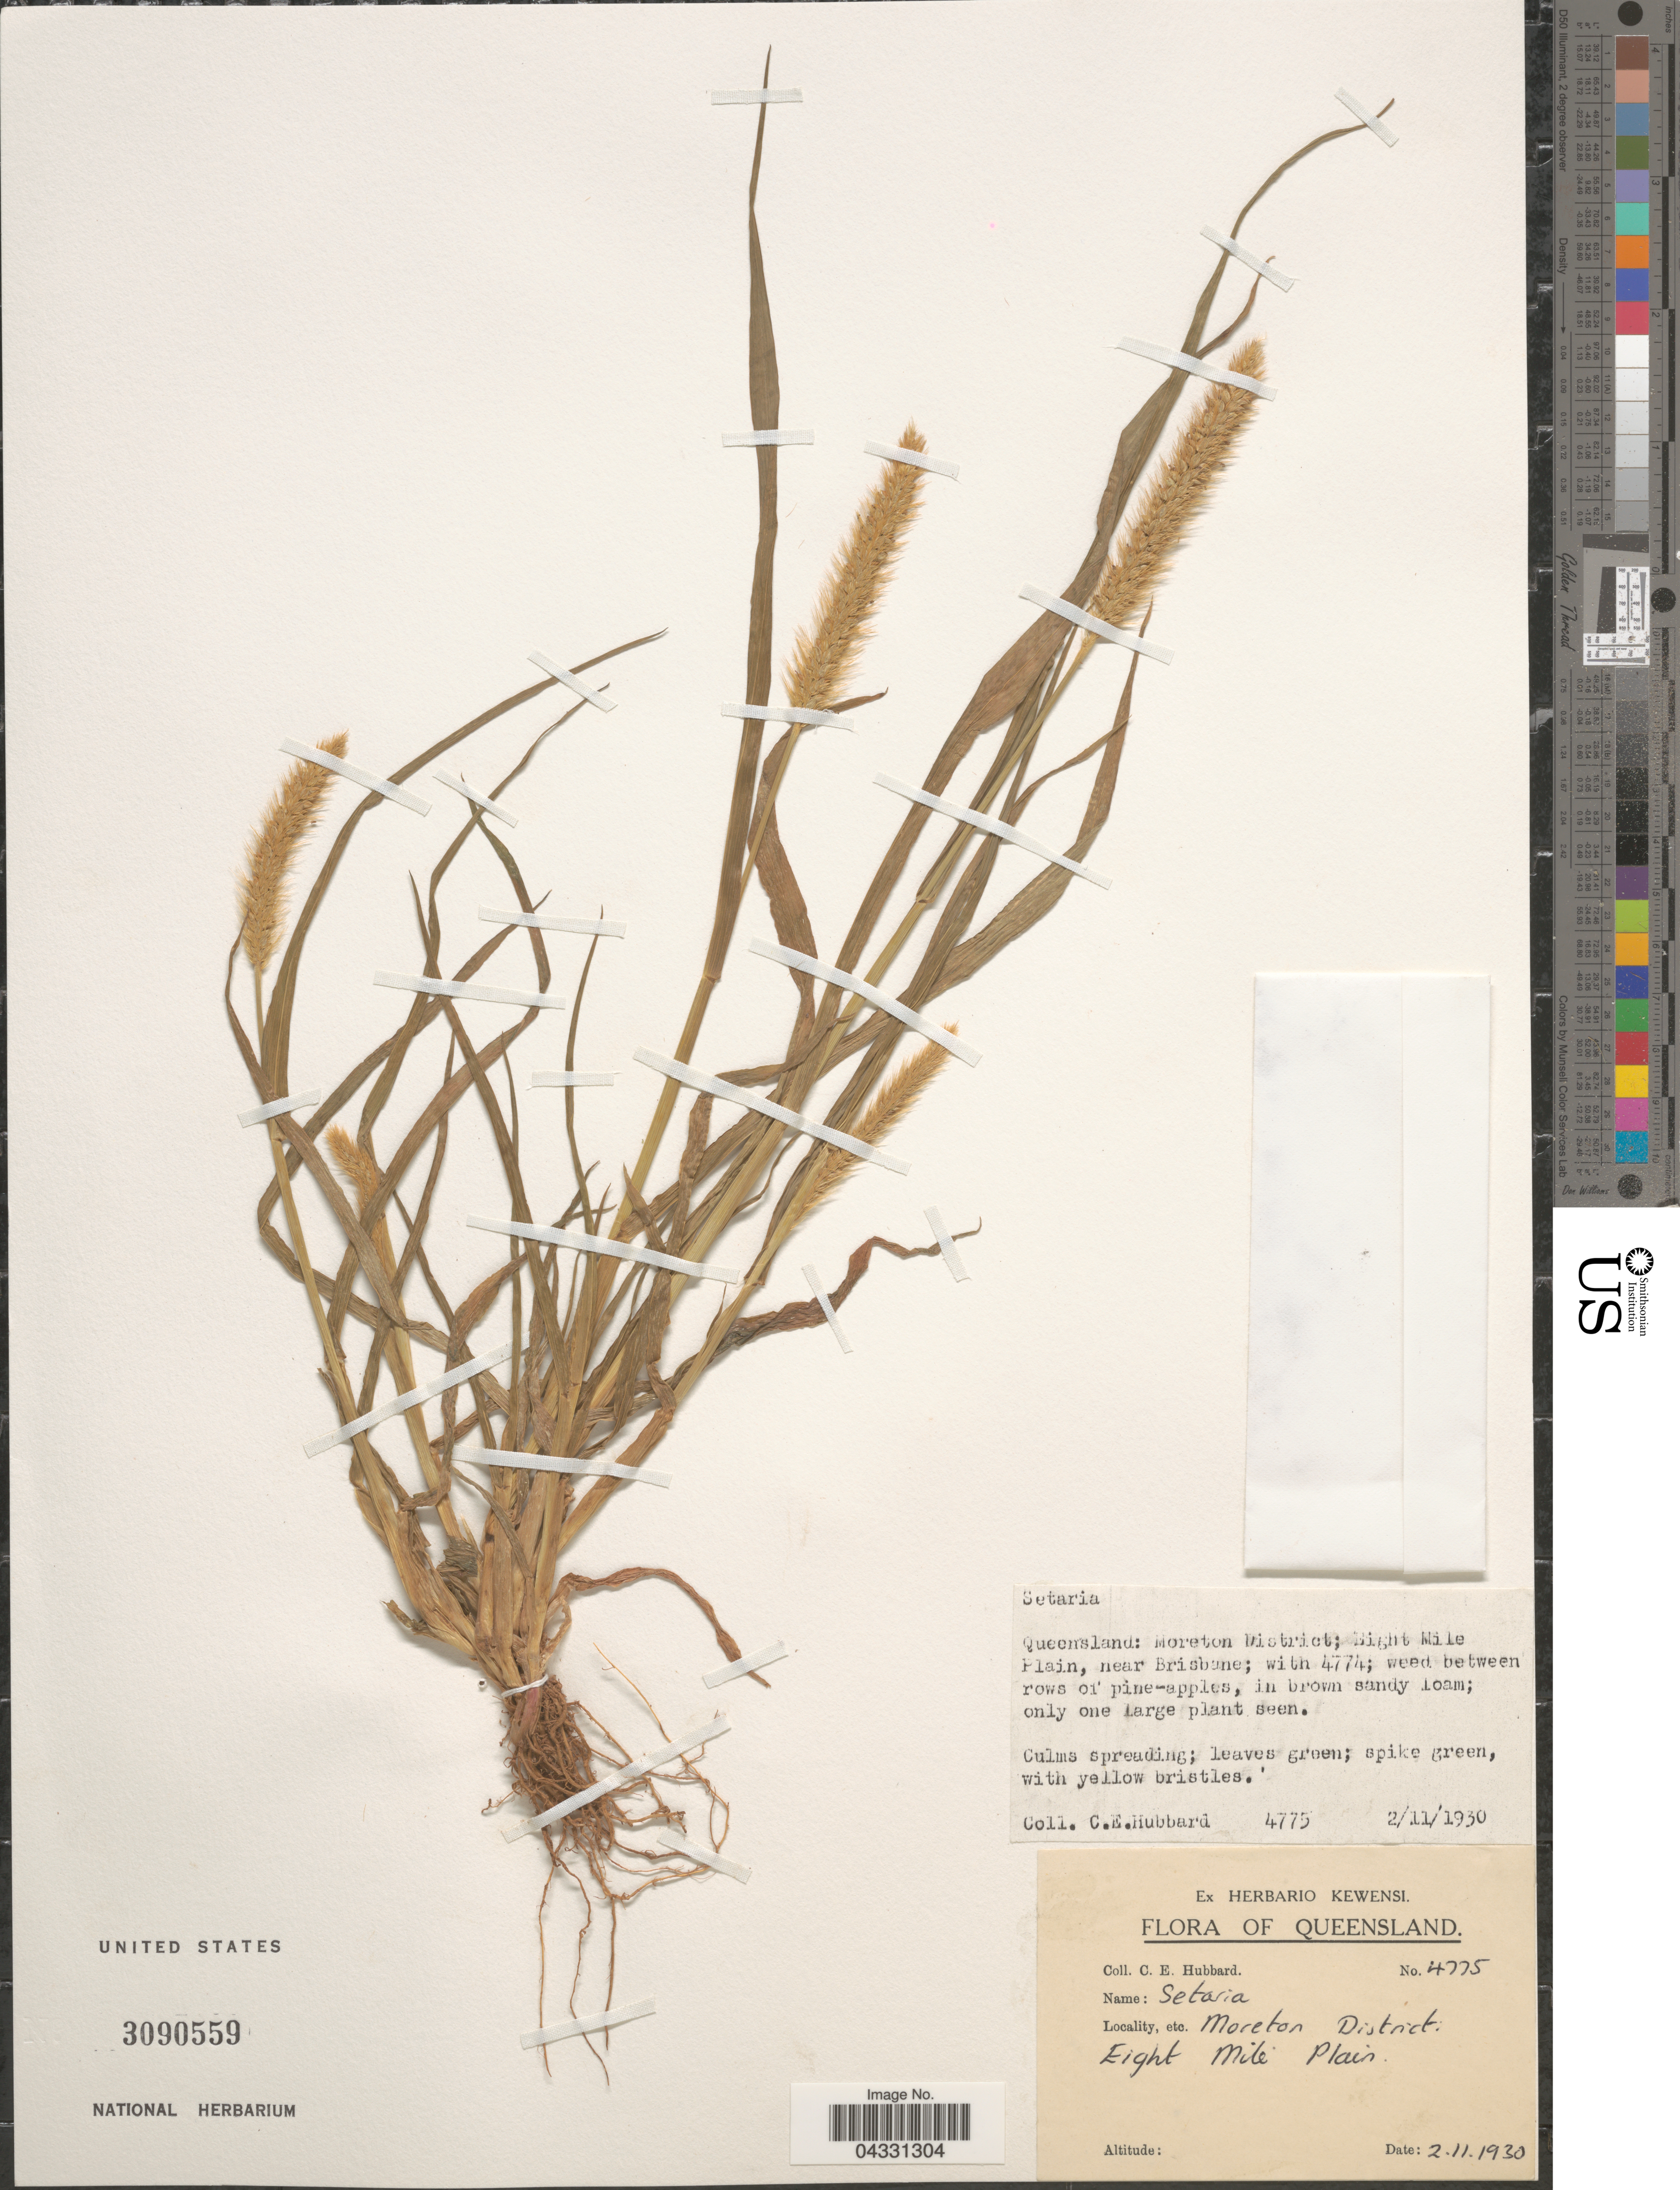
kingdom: Plantae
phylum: Tracheophyta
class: Liliopsida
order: Poales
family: Poaceae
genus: Setaria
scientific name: Setaria sp.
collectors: C. E. Hubbard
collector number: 4775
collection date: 1930-11-02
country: Australia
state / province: Queensland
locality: Moreton District; Eight Mile Plain, near Brisbane.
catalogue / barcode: US 3090559